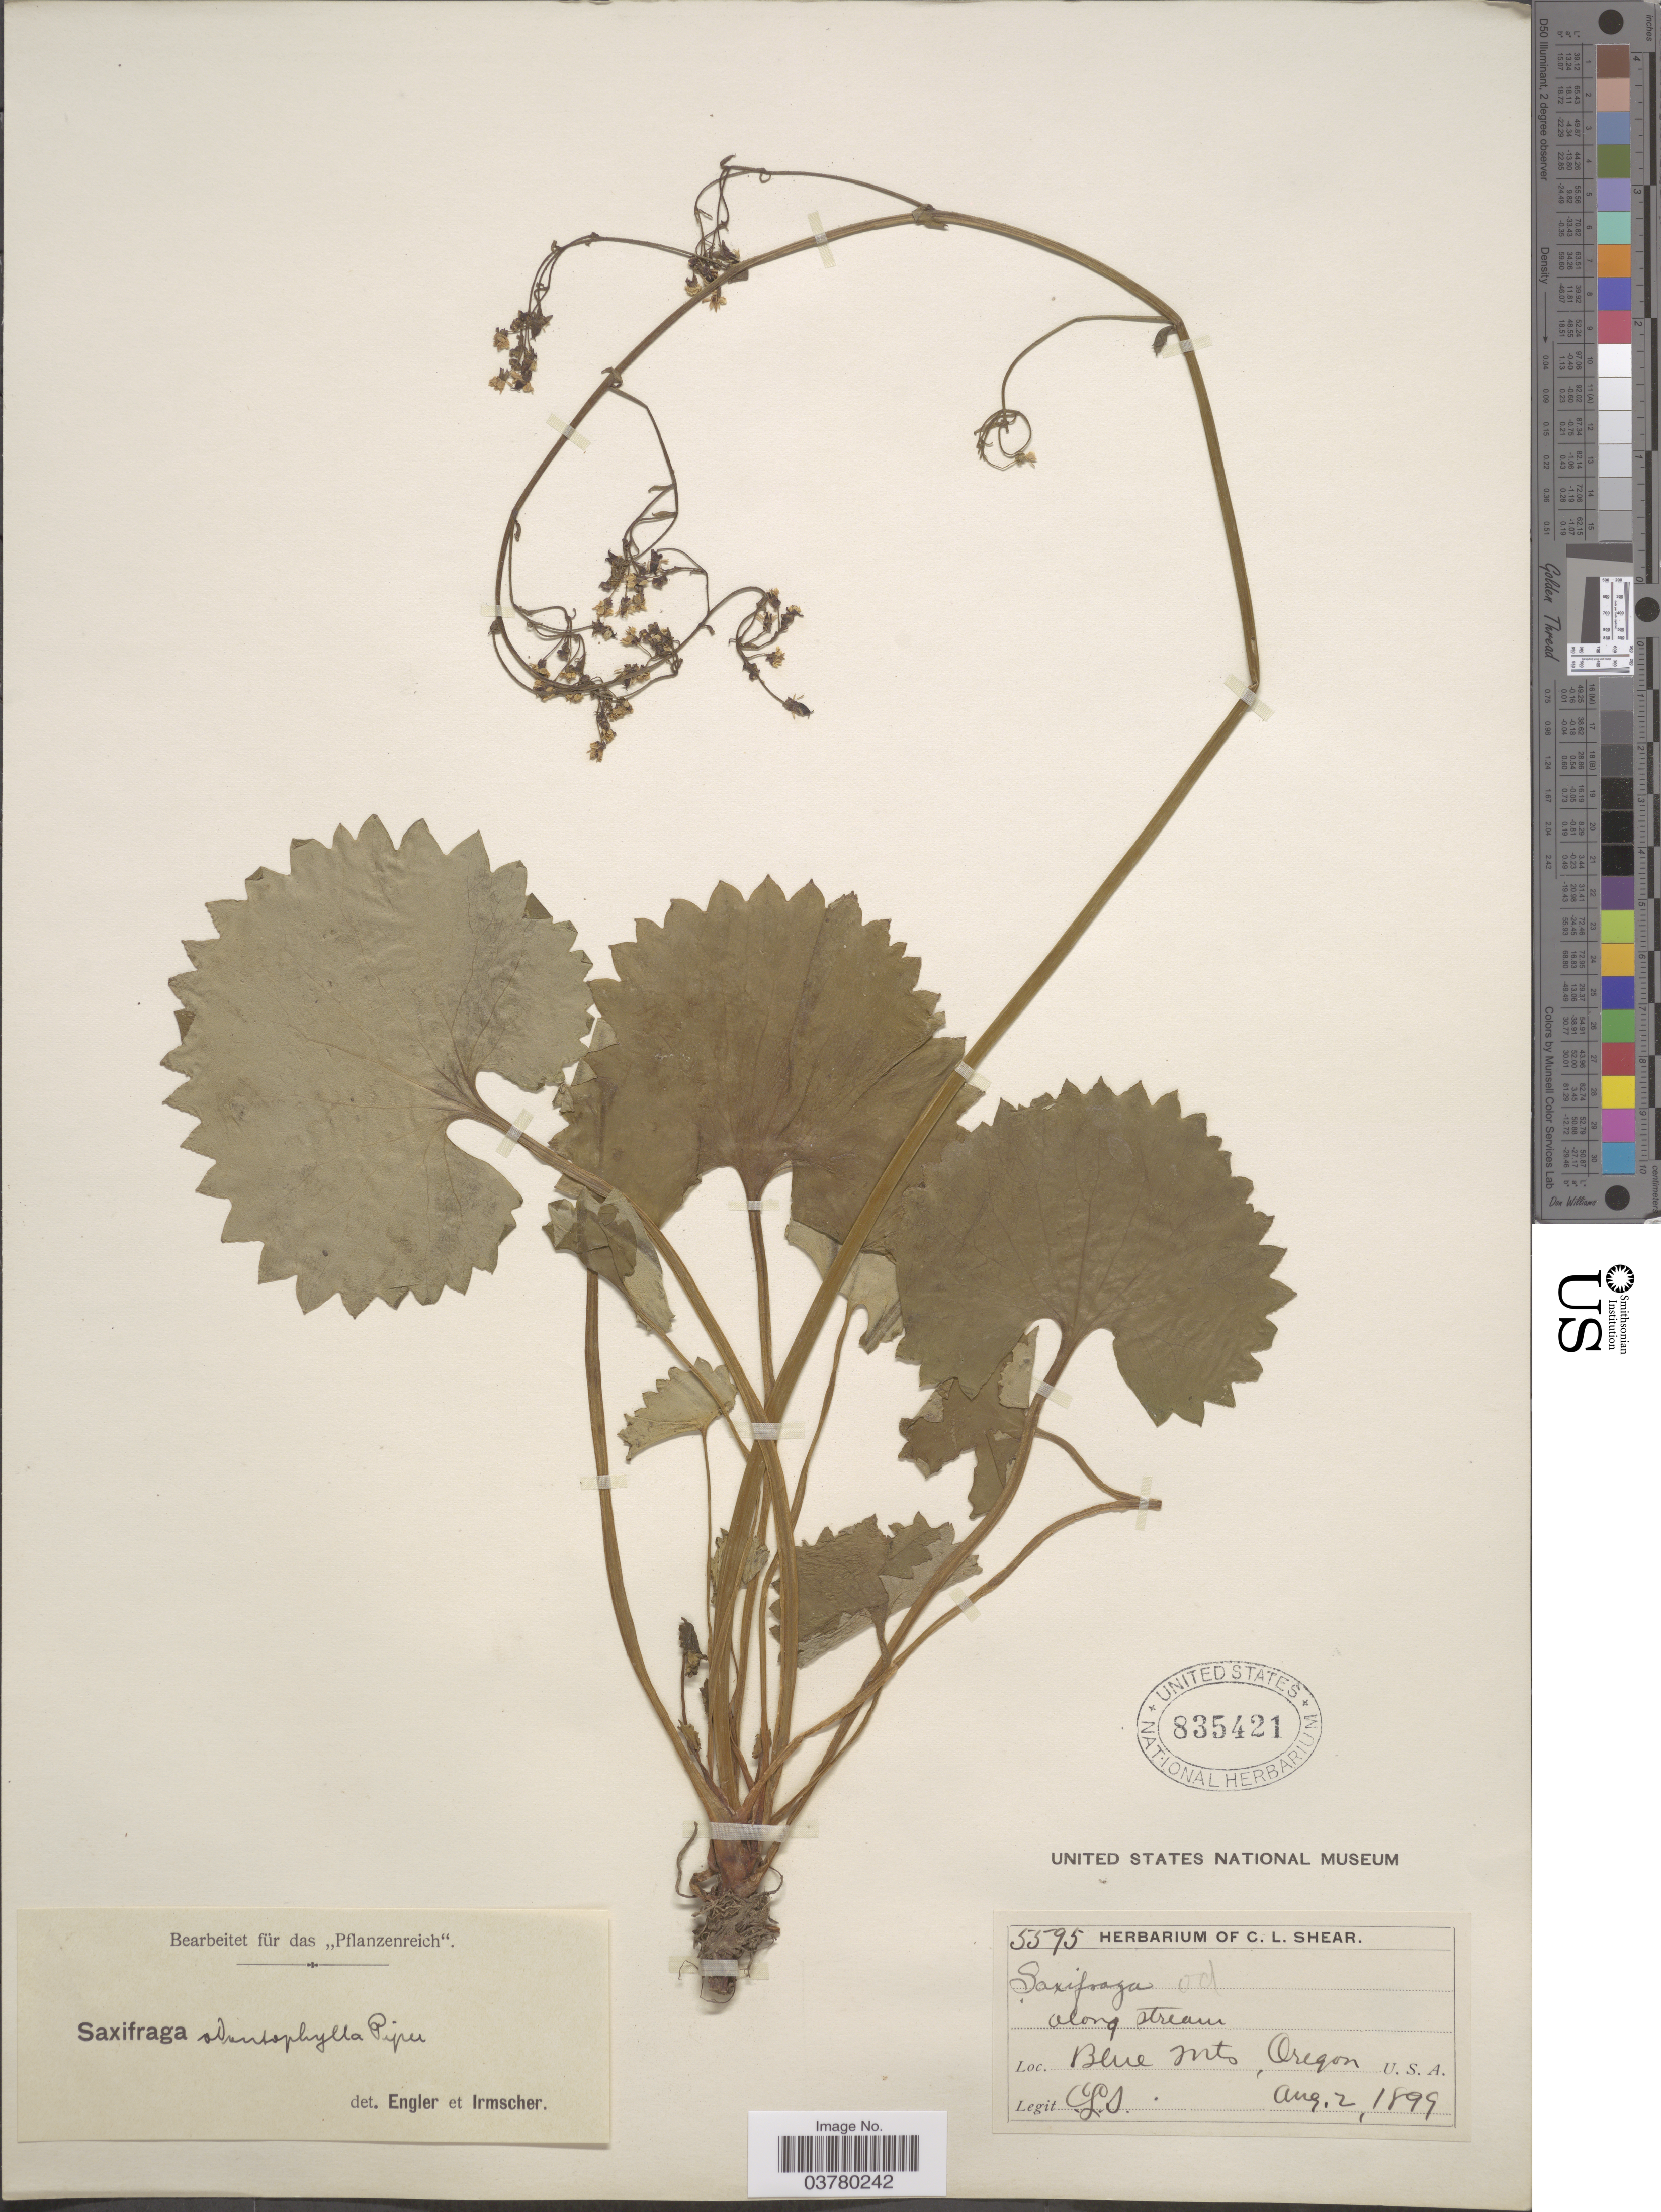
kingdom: Plantae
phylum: Tracheophyta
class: Magnoliopsida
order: Saxifragales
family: Saxifragaceae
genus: Micranthes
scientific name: Micranthes odontoloma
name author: (Piper) A. Heller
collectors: C. L. Shear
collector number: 5595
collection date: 1899-08-02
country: United States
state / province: Oregon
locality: Blue Mts.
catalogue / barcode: US 835421